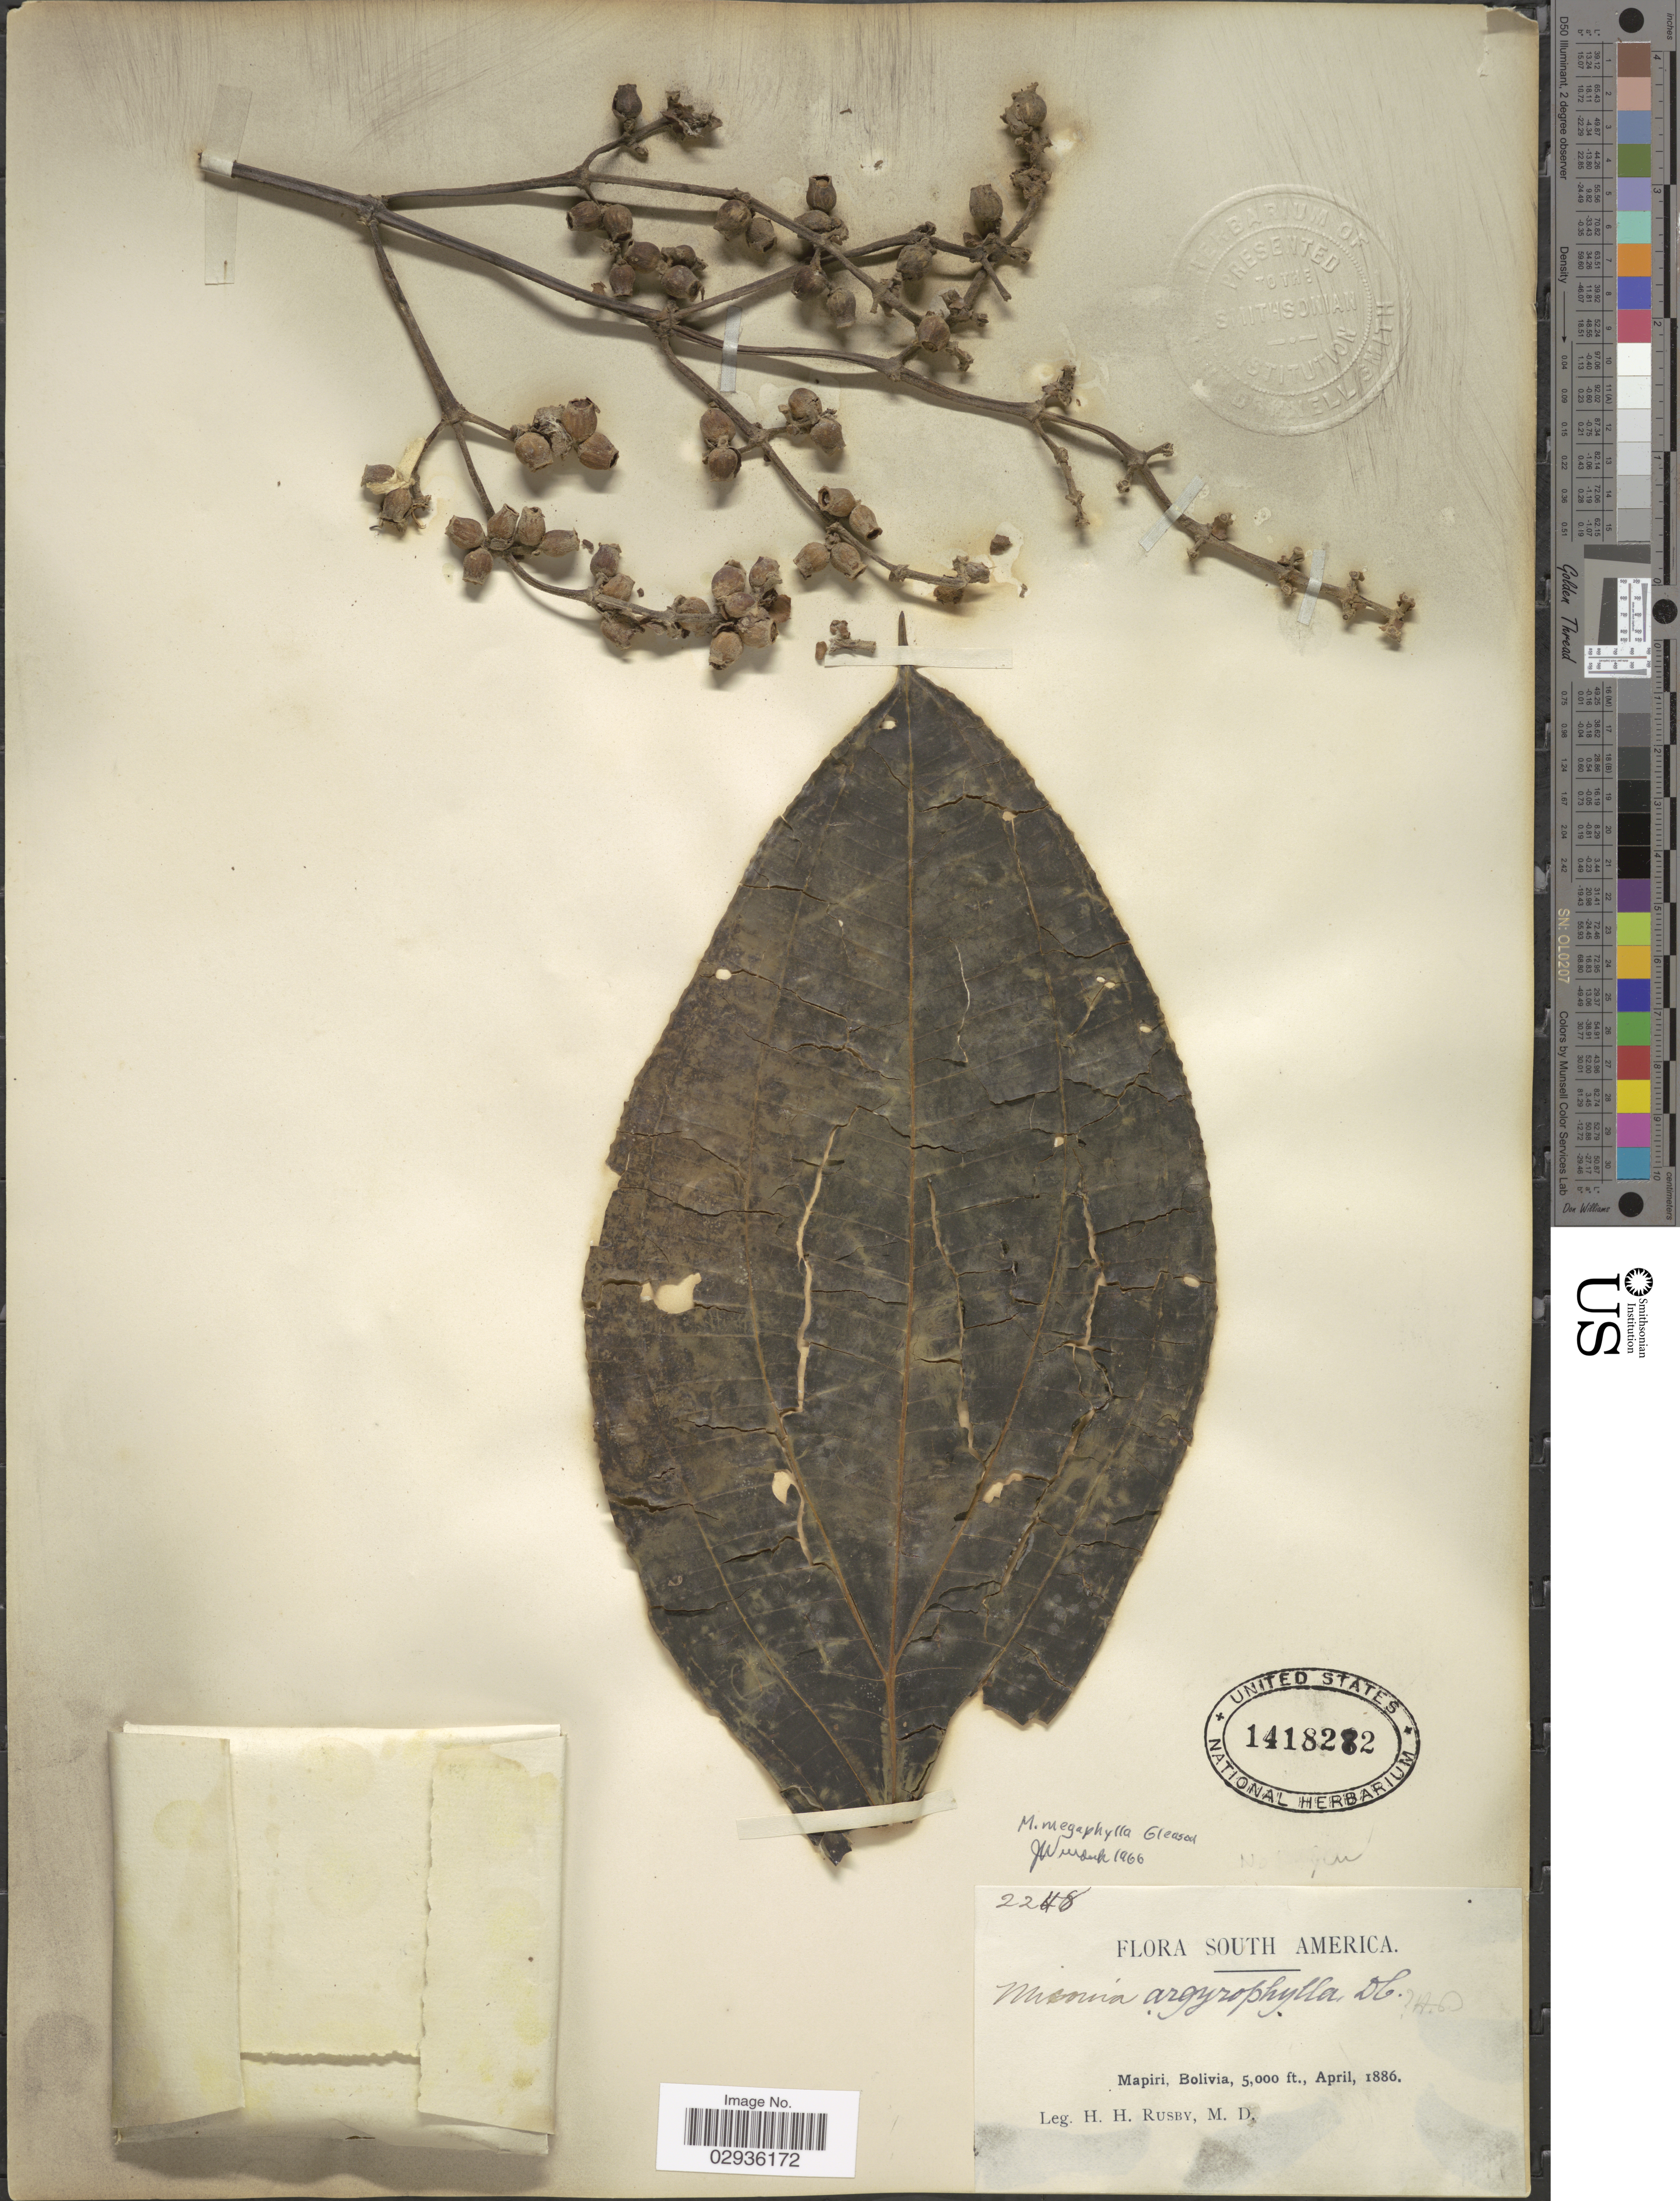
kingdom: Plantae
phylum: Tracheophyta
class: Magnoliopsida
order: Myrtales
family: Melastomataceae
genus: Miconia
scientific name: Miconia ampla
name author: Triana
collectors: H. H. Rusby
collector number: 2248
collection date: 1886-04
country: Bolivia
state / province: La Páz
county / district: Larecaja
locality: Mapiri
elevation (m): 1524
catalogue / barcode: US 1418282